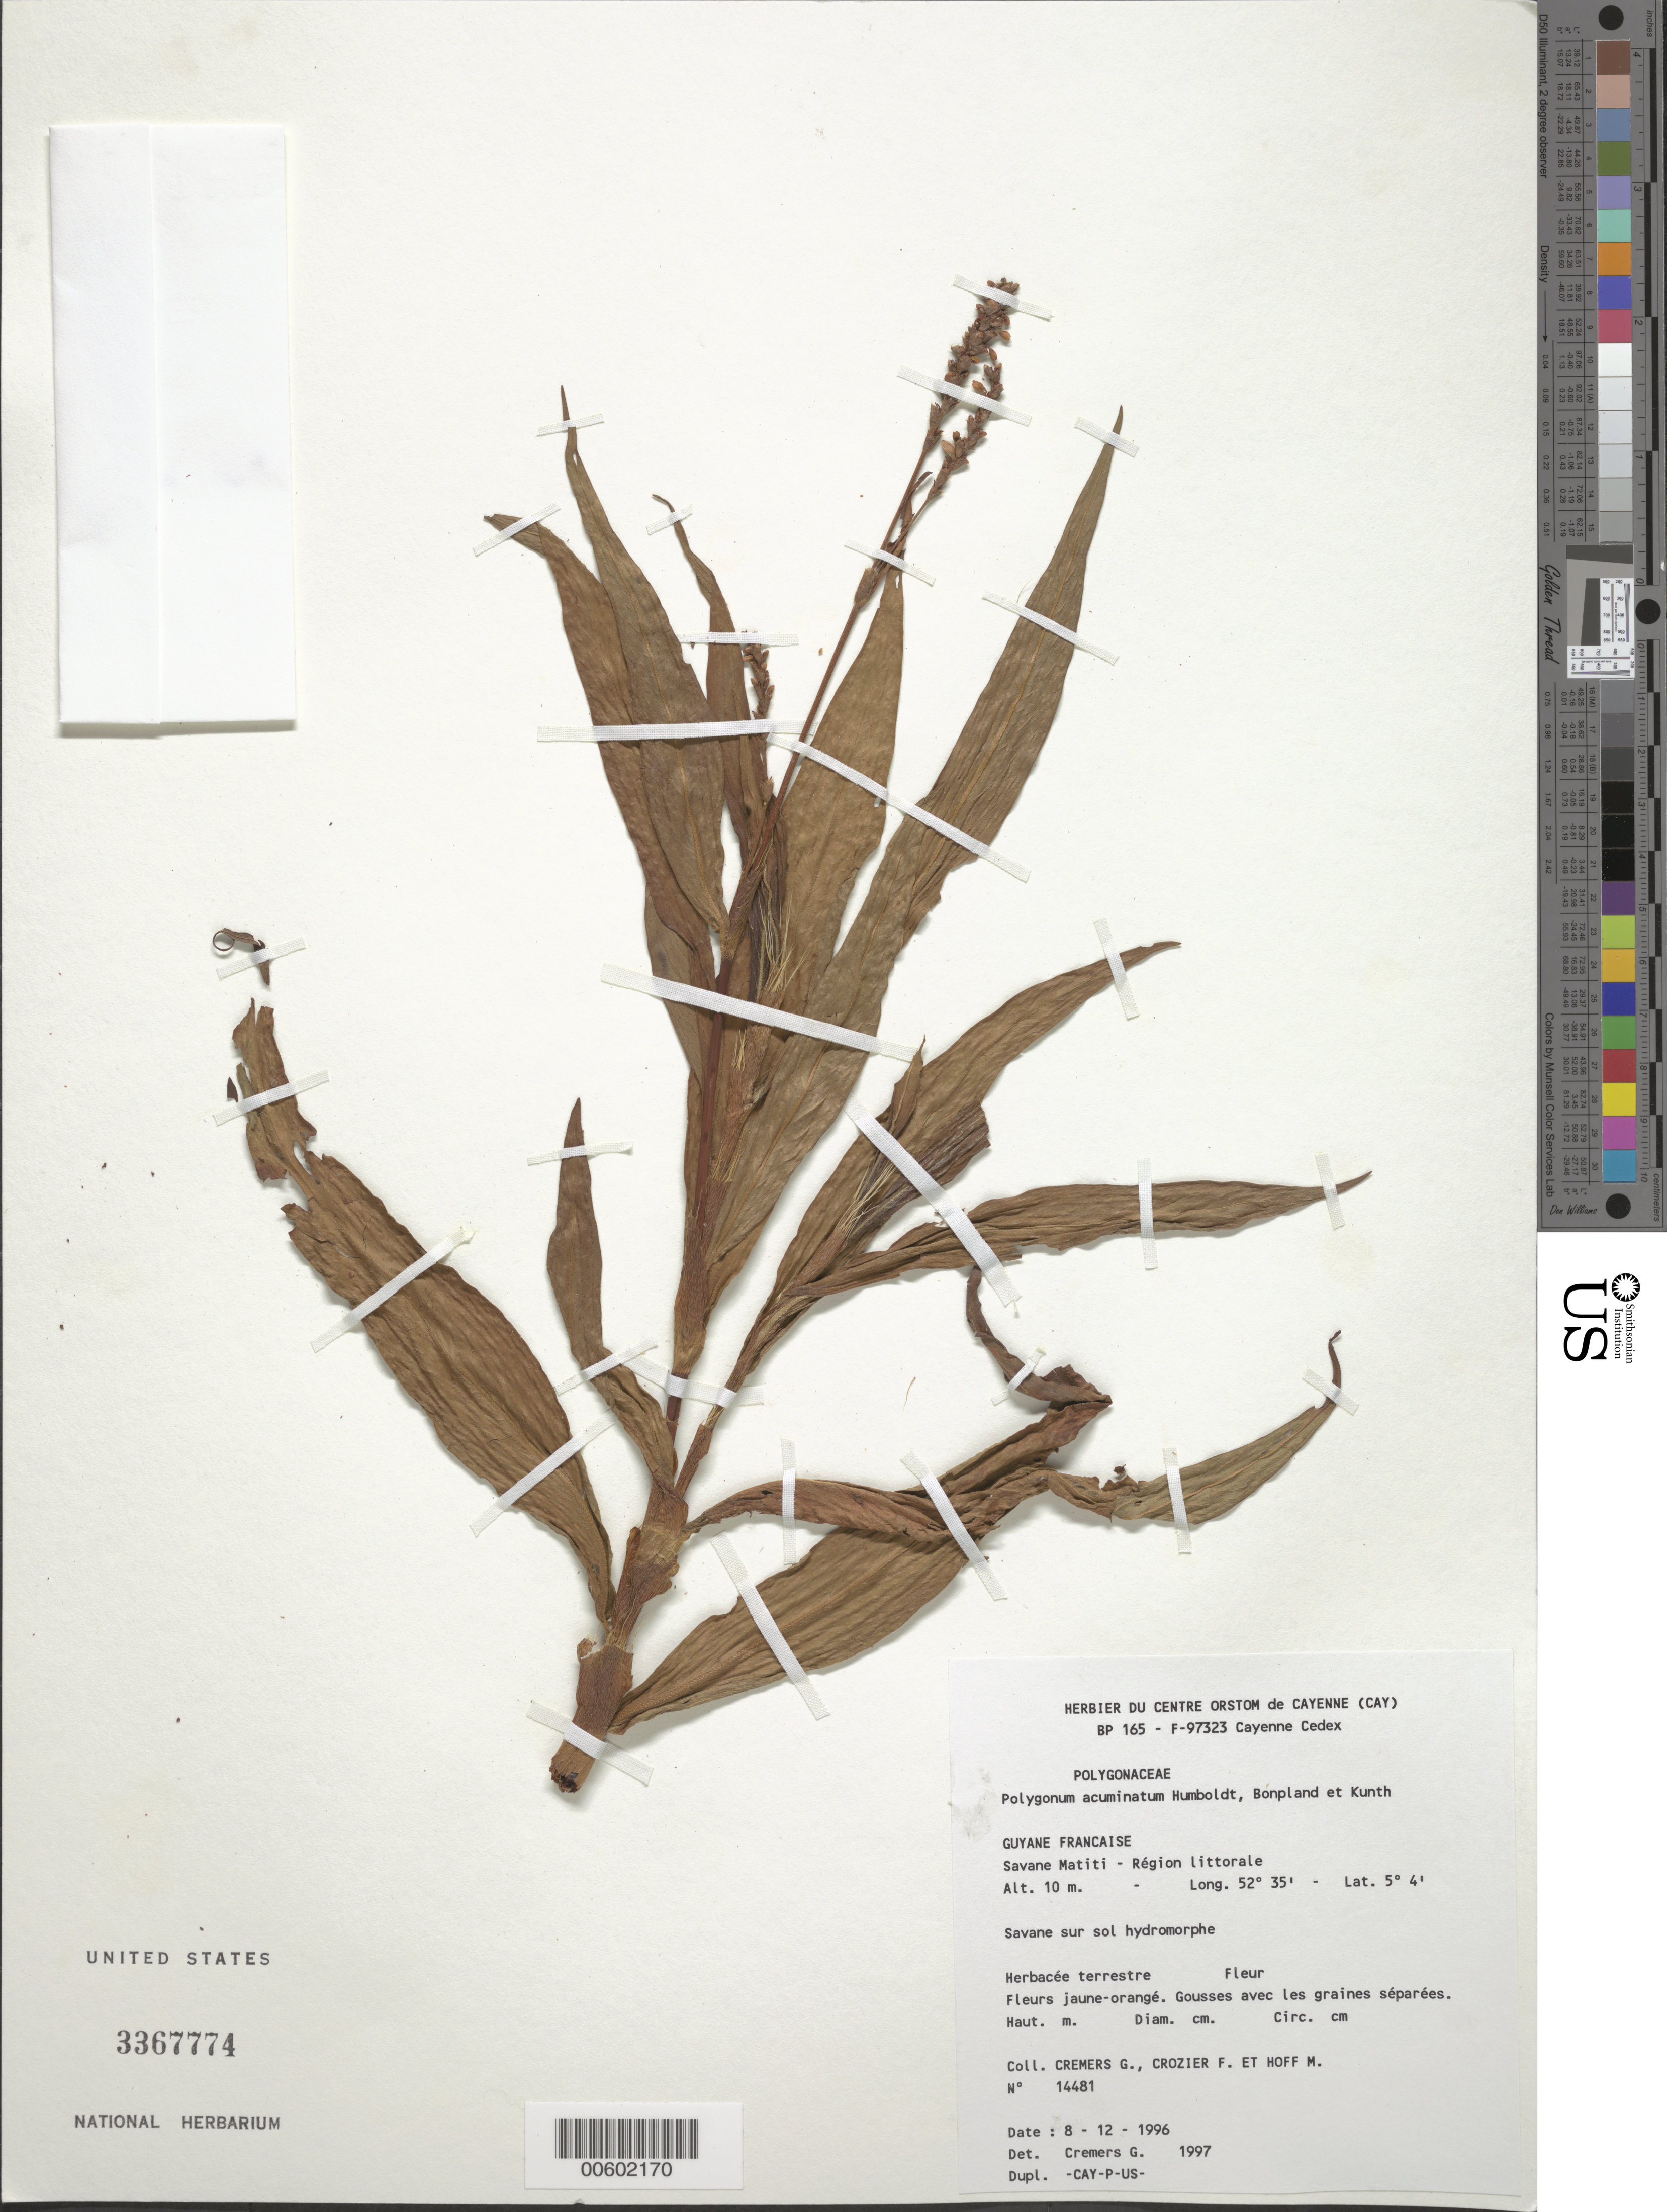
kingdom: Plantae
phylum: Tracheophyta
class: Magnoliopsida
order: Caryophyllales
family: Polygonaceae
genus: Polygonum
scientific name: Polygonum acuminatum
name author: Kunth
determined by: Cremers, Georges A.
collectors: G. Cremers, F. Crozier & M. Hoff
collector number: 14481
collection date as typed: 8-Dec-96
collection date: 1996-12-08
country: French Guiana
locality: Savane Matiti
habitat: Savane sur sol hydromorphe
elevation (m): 10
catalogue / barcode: US 3367774